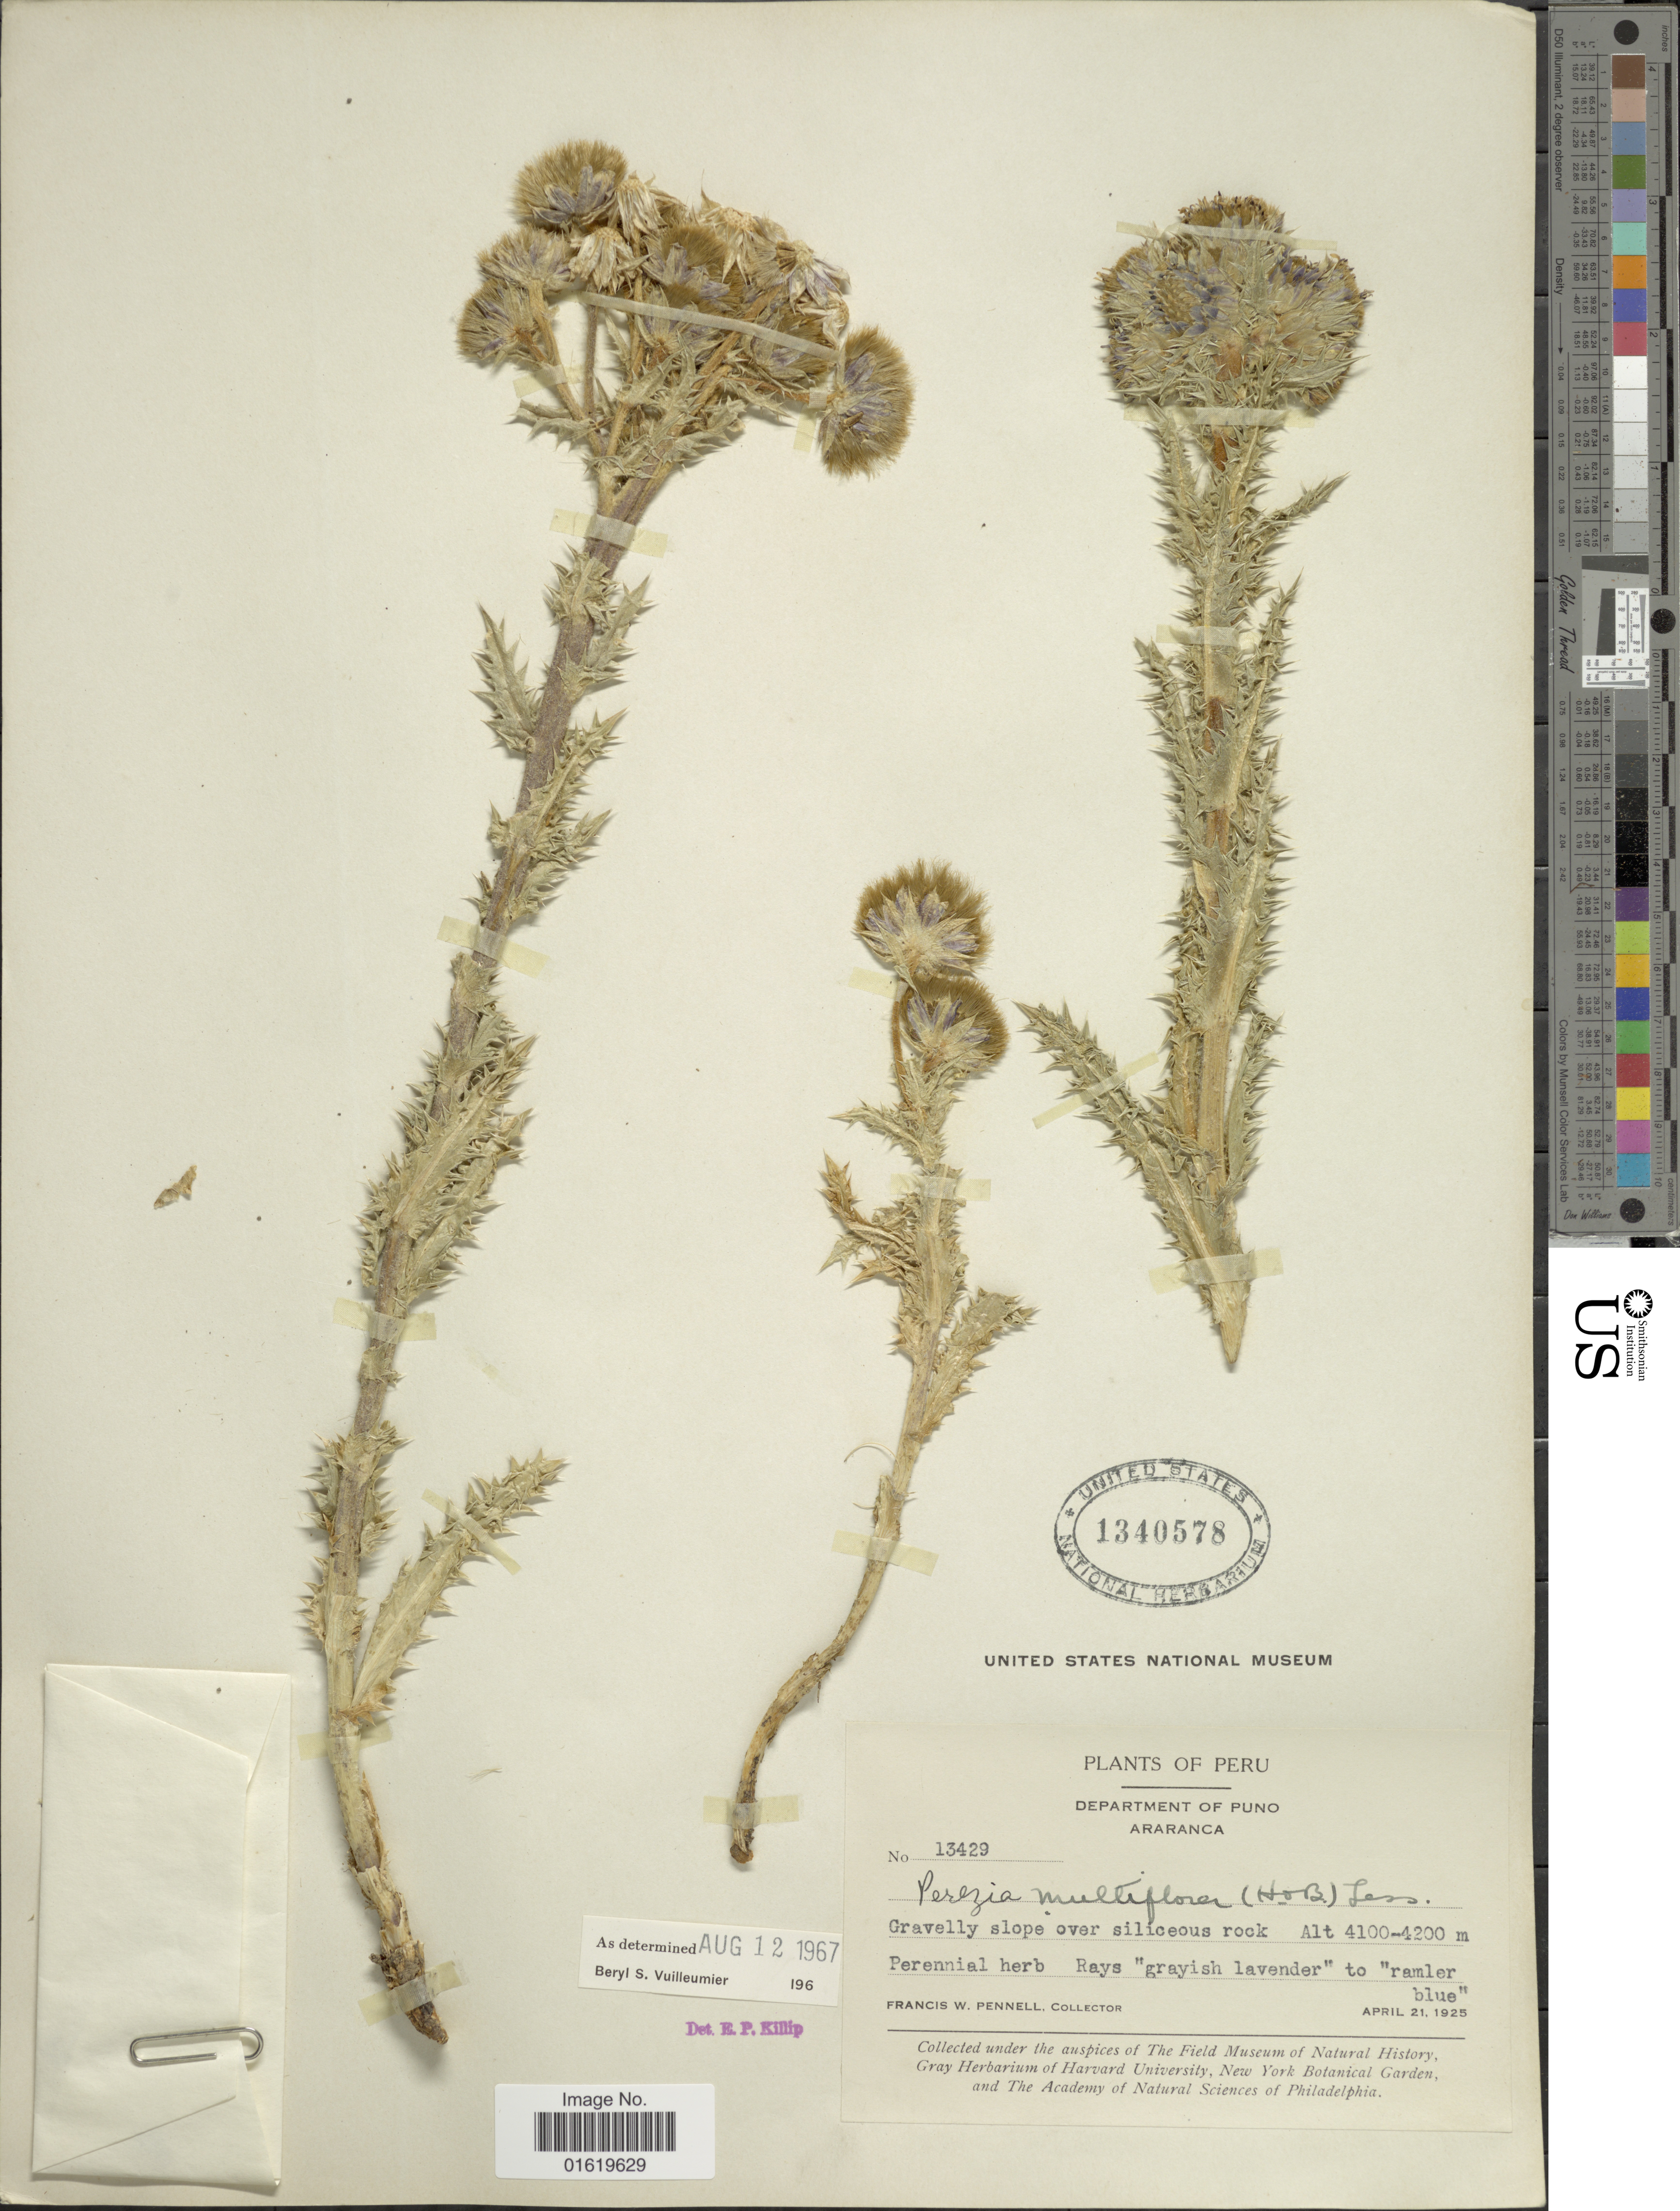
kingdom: Plantae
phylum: Tracheophyta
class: Magnoliopsida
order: Asterales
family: Asteraceae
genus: Perezia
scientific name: Perezia multiflora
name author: Less.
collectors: F. W. Pennell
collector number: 13429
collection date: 1925-04-21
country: Peru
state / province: Puno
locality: Department of Puno. Araranca.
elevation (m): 4100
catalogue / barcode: US 1340578